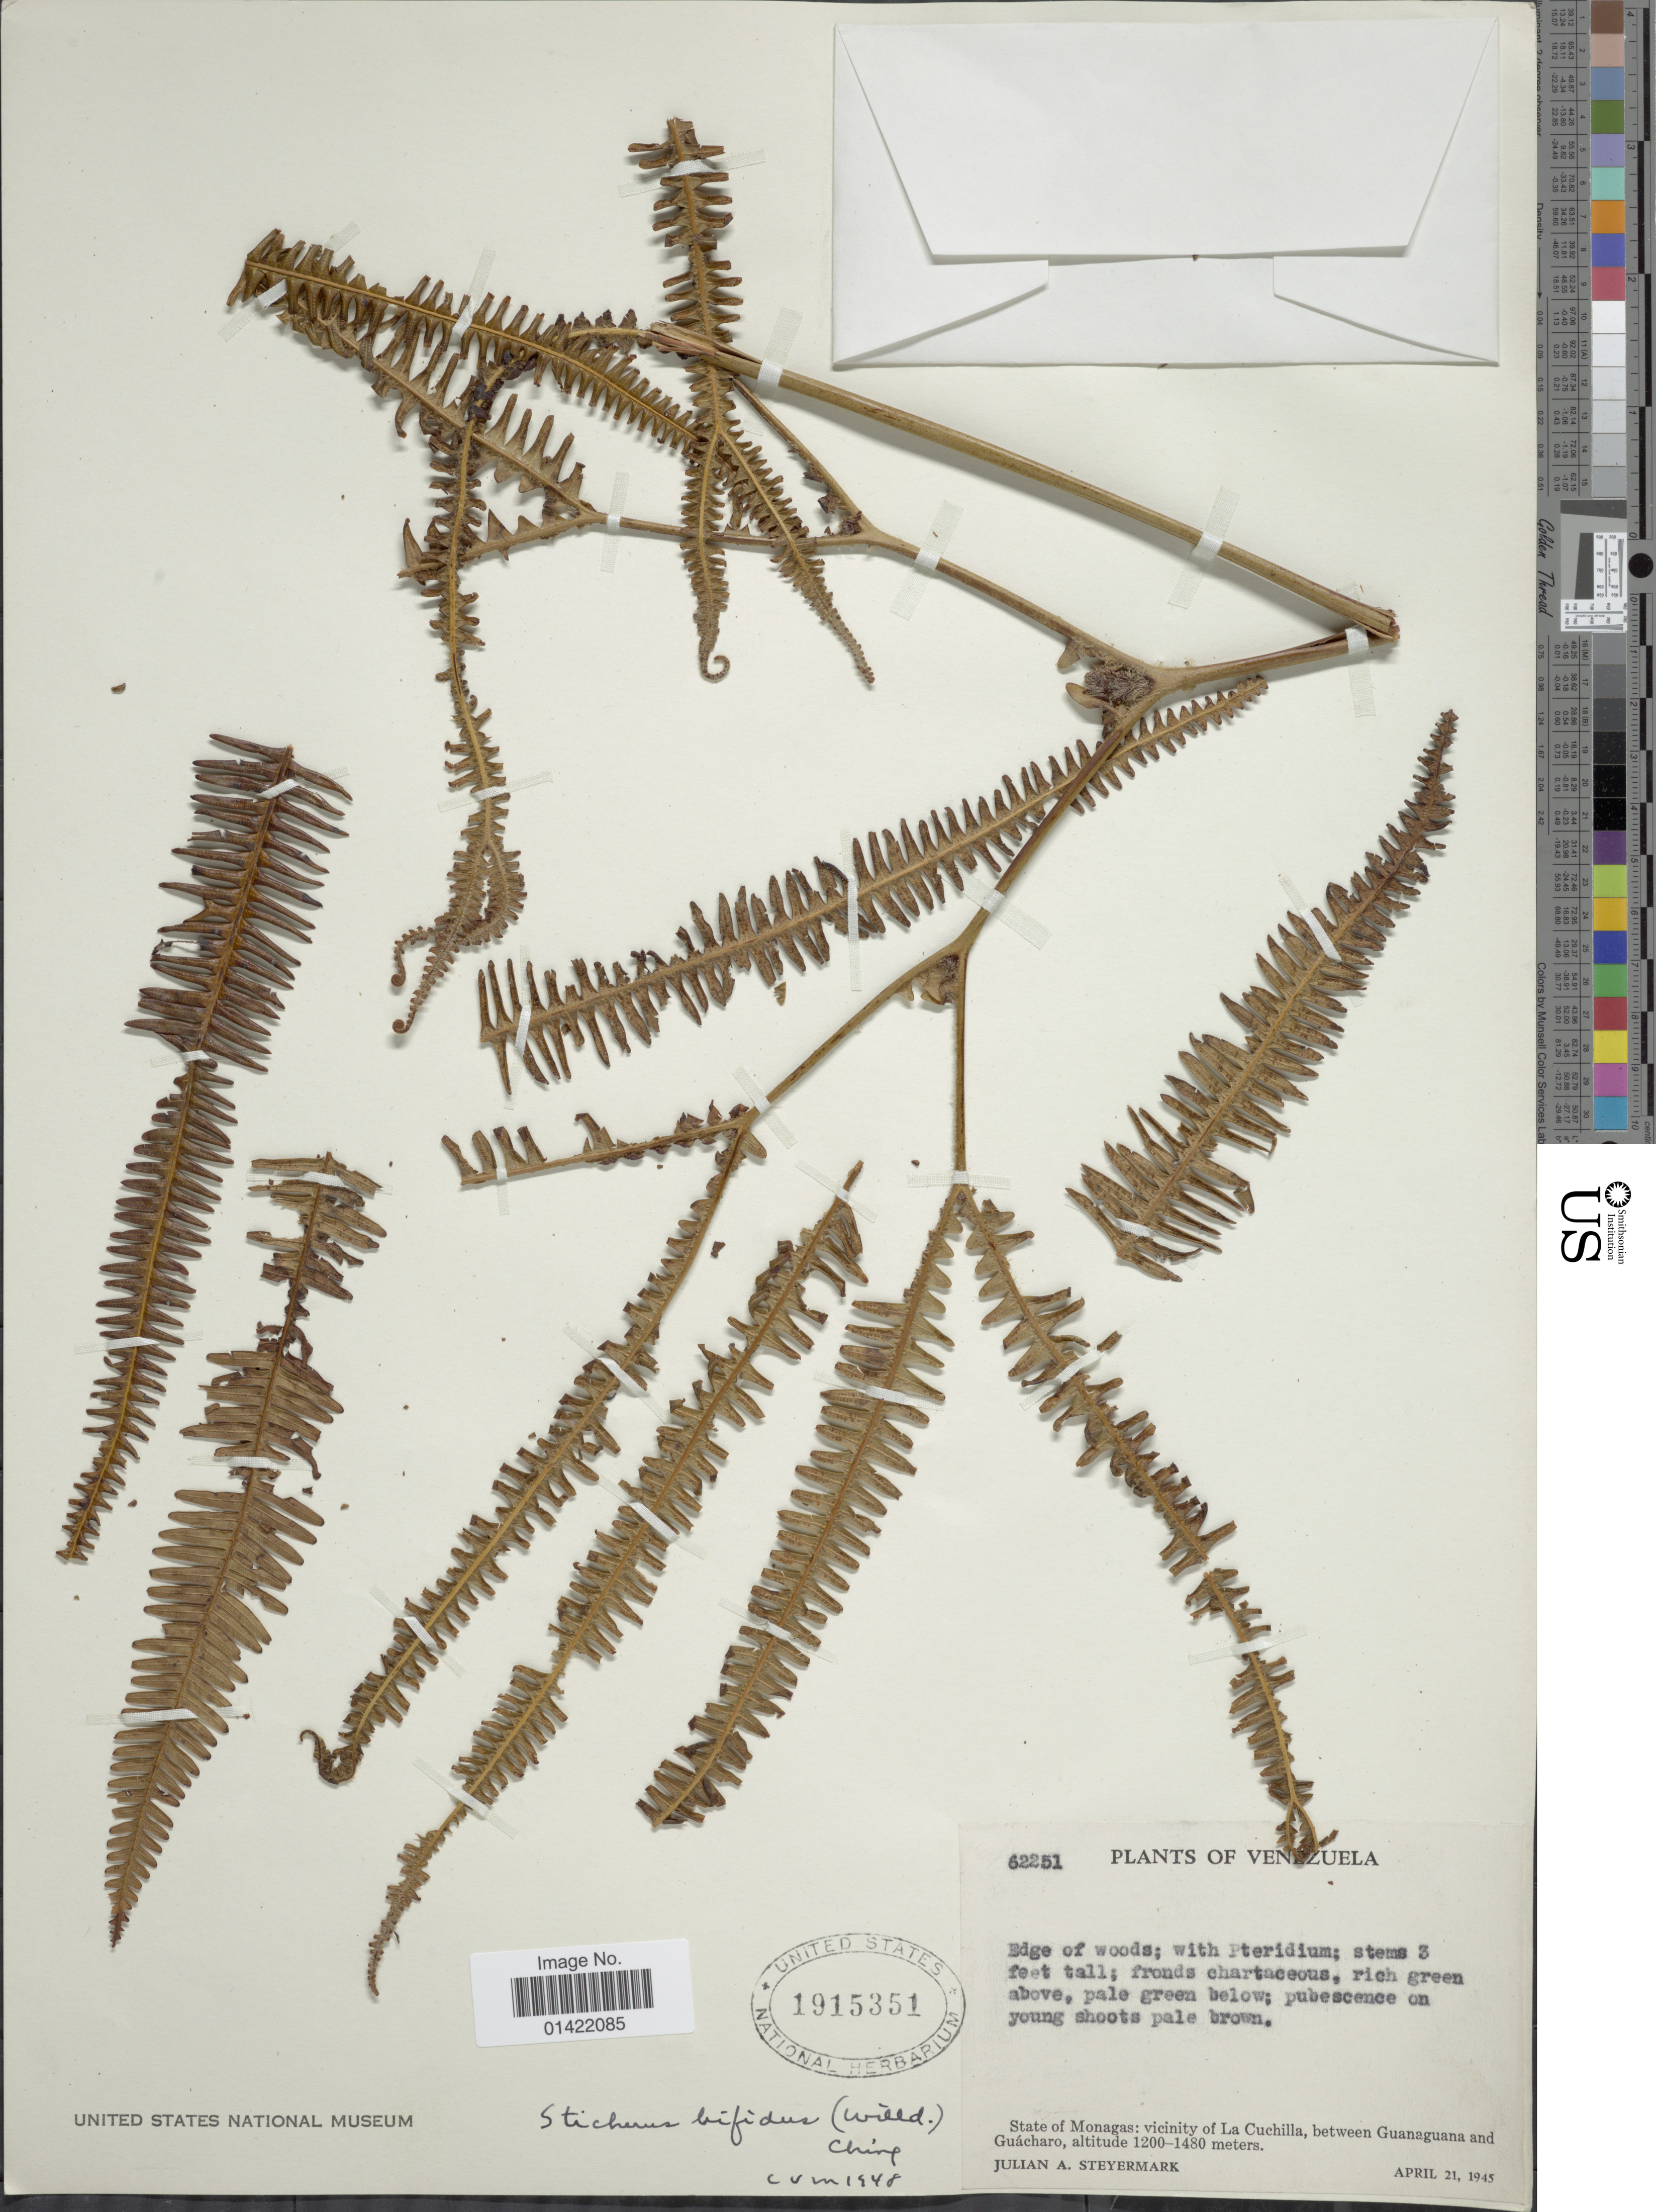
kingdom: Plantae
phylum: Tracheophyta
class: Polypodiopsida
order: Gleicheniales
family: Gleicheniaceae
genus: Sticherus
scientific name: Sticherus aurantiacus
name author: Østerg. & B. Øllg.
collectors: J. Steyermark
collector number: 62251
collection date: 1945-04-21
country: Venezuela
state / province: Monagas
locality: State of Monagas: vicinity of La Cuchilla, between Guanaguana and Guacharo.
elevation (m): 1200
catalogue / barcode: US 1915351